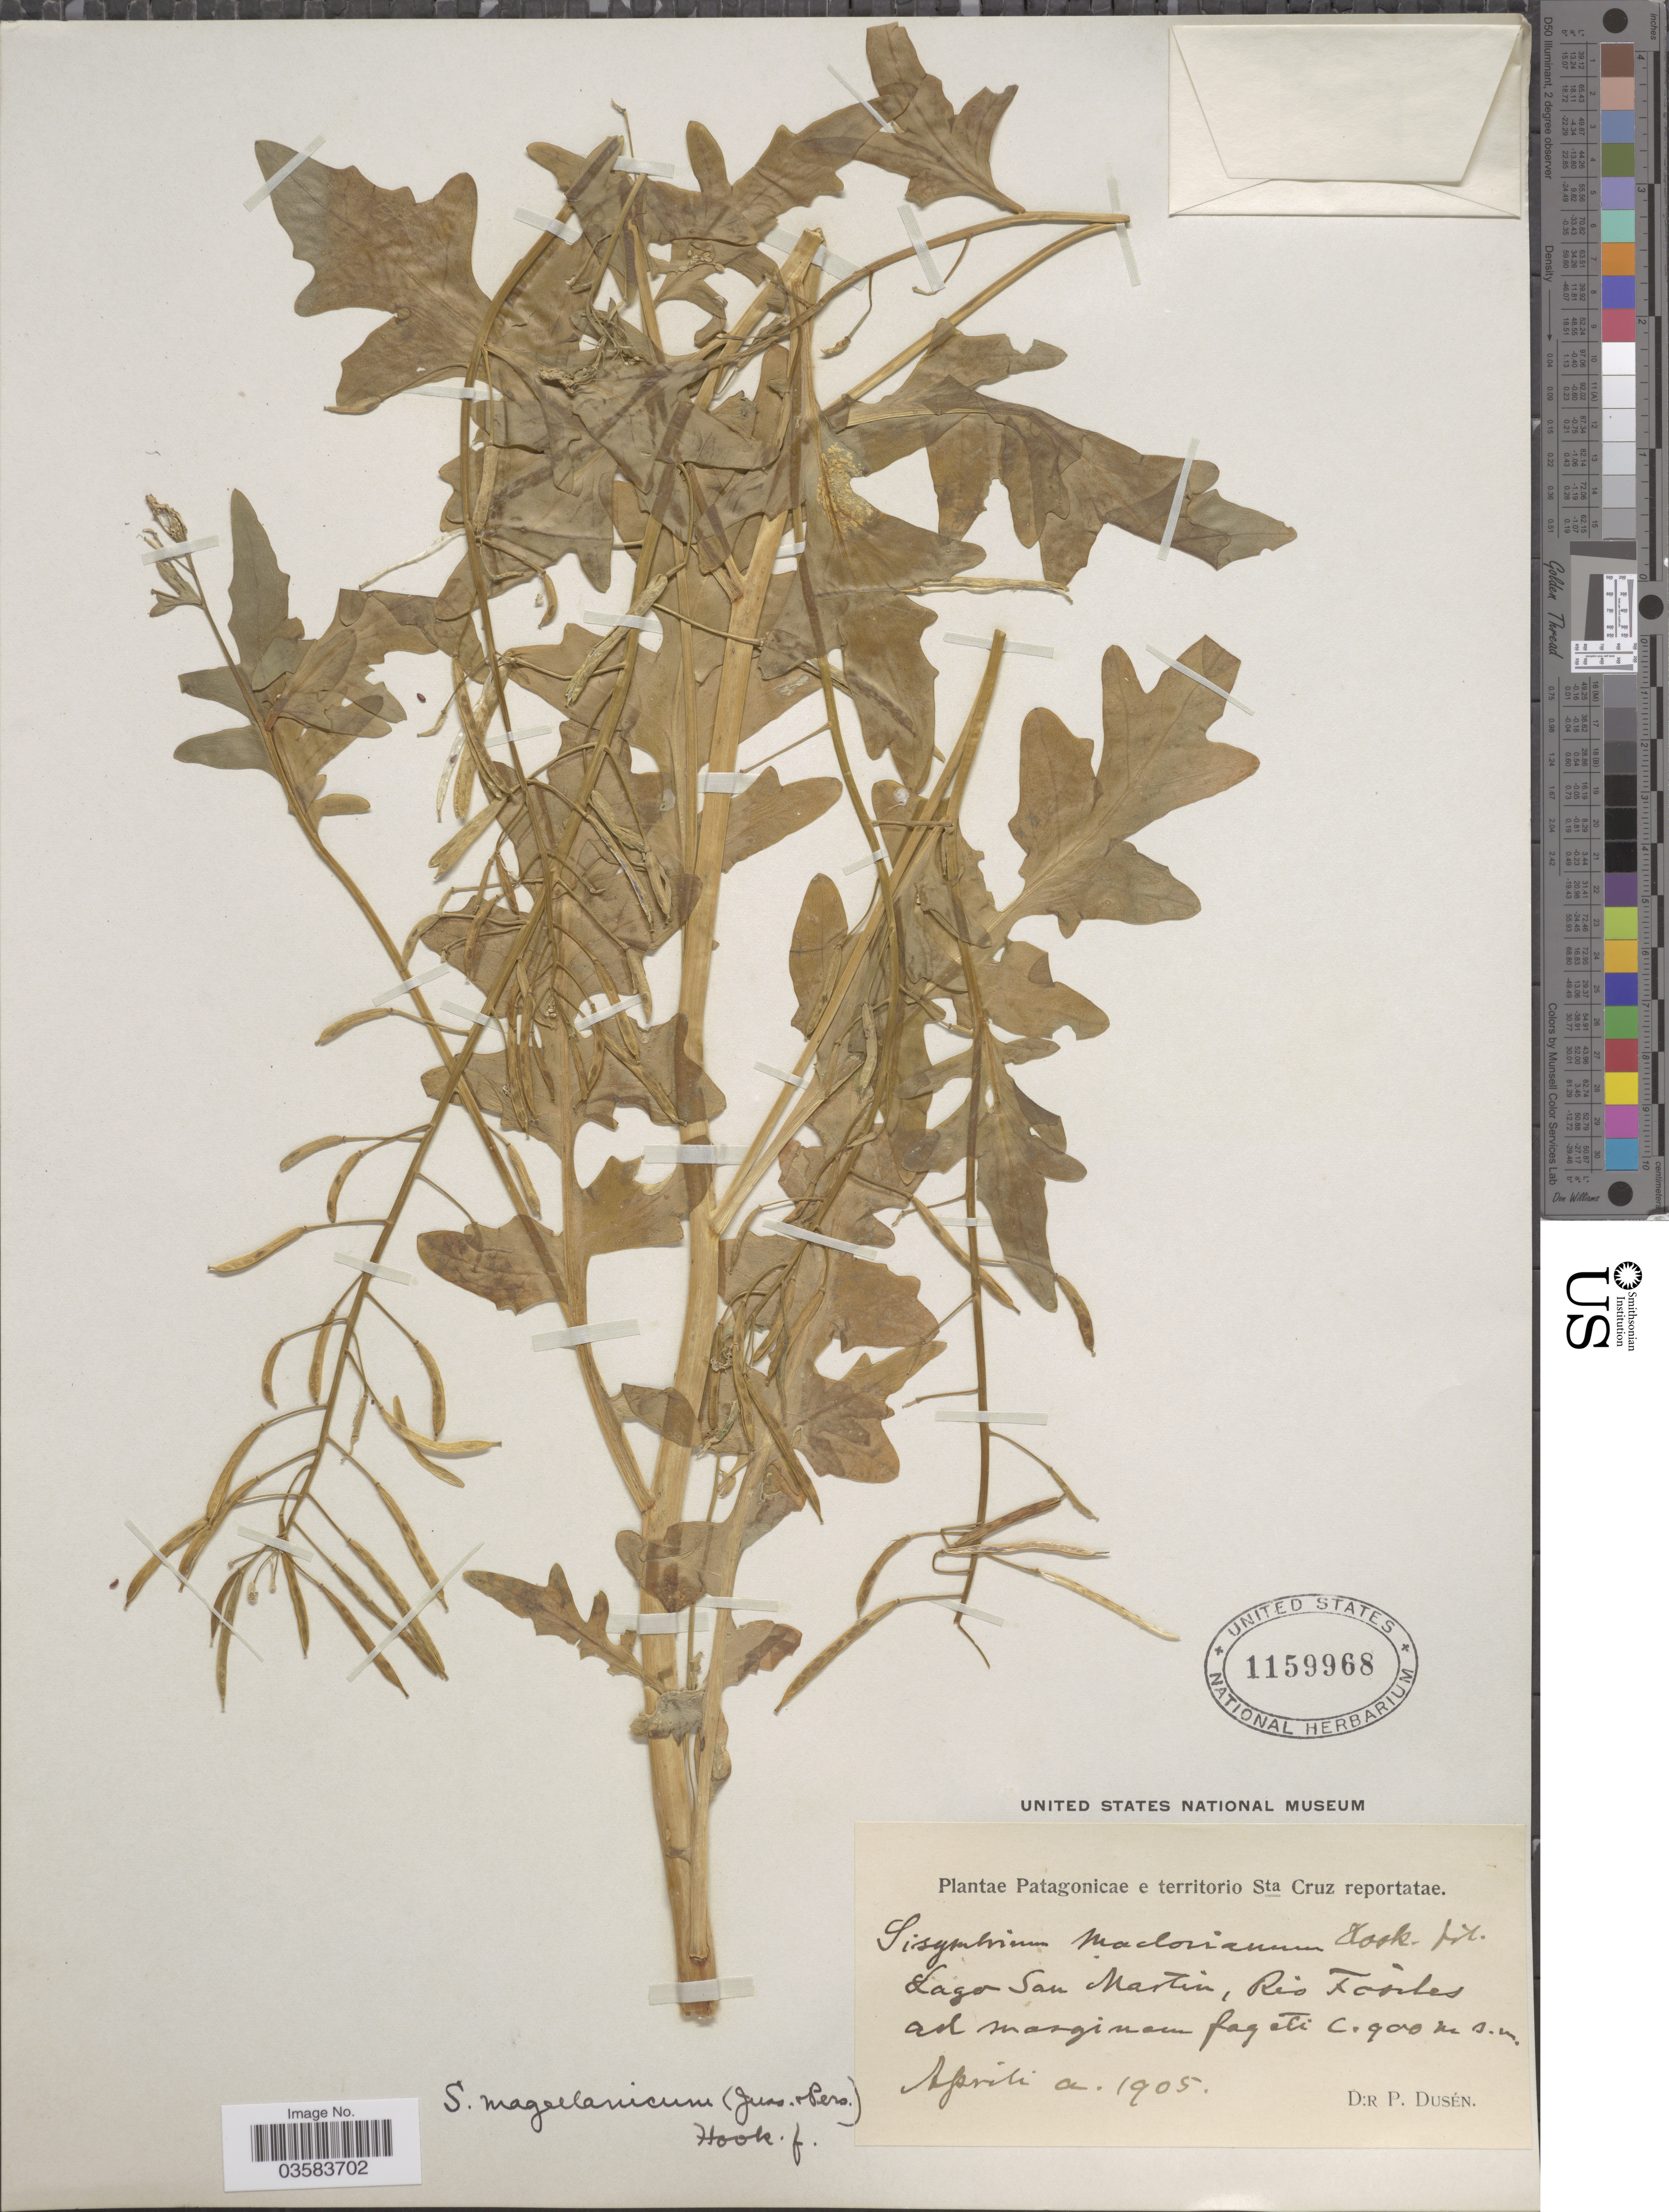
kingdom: Plantae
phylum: Tracheophyta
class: Magnoliopsida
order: Brassicales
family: Brassicaceae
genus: Polypsecadium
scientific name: Polypsecadium magellanicum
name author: (Juss. ex Pers.) Al-Shehbaz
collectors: P. Dusén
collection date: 1905-04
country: Peru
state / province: San Martín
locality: Patagonicae e territorio Sta Cruz reportatae. Lago San Martin, Rio Fosiles ad marginem fageti.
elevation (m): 900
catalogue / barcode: US 1159968